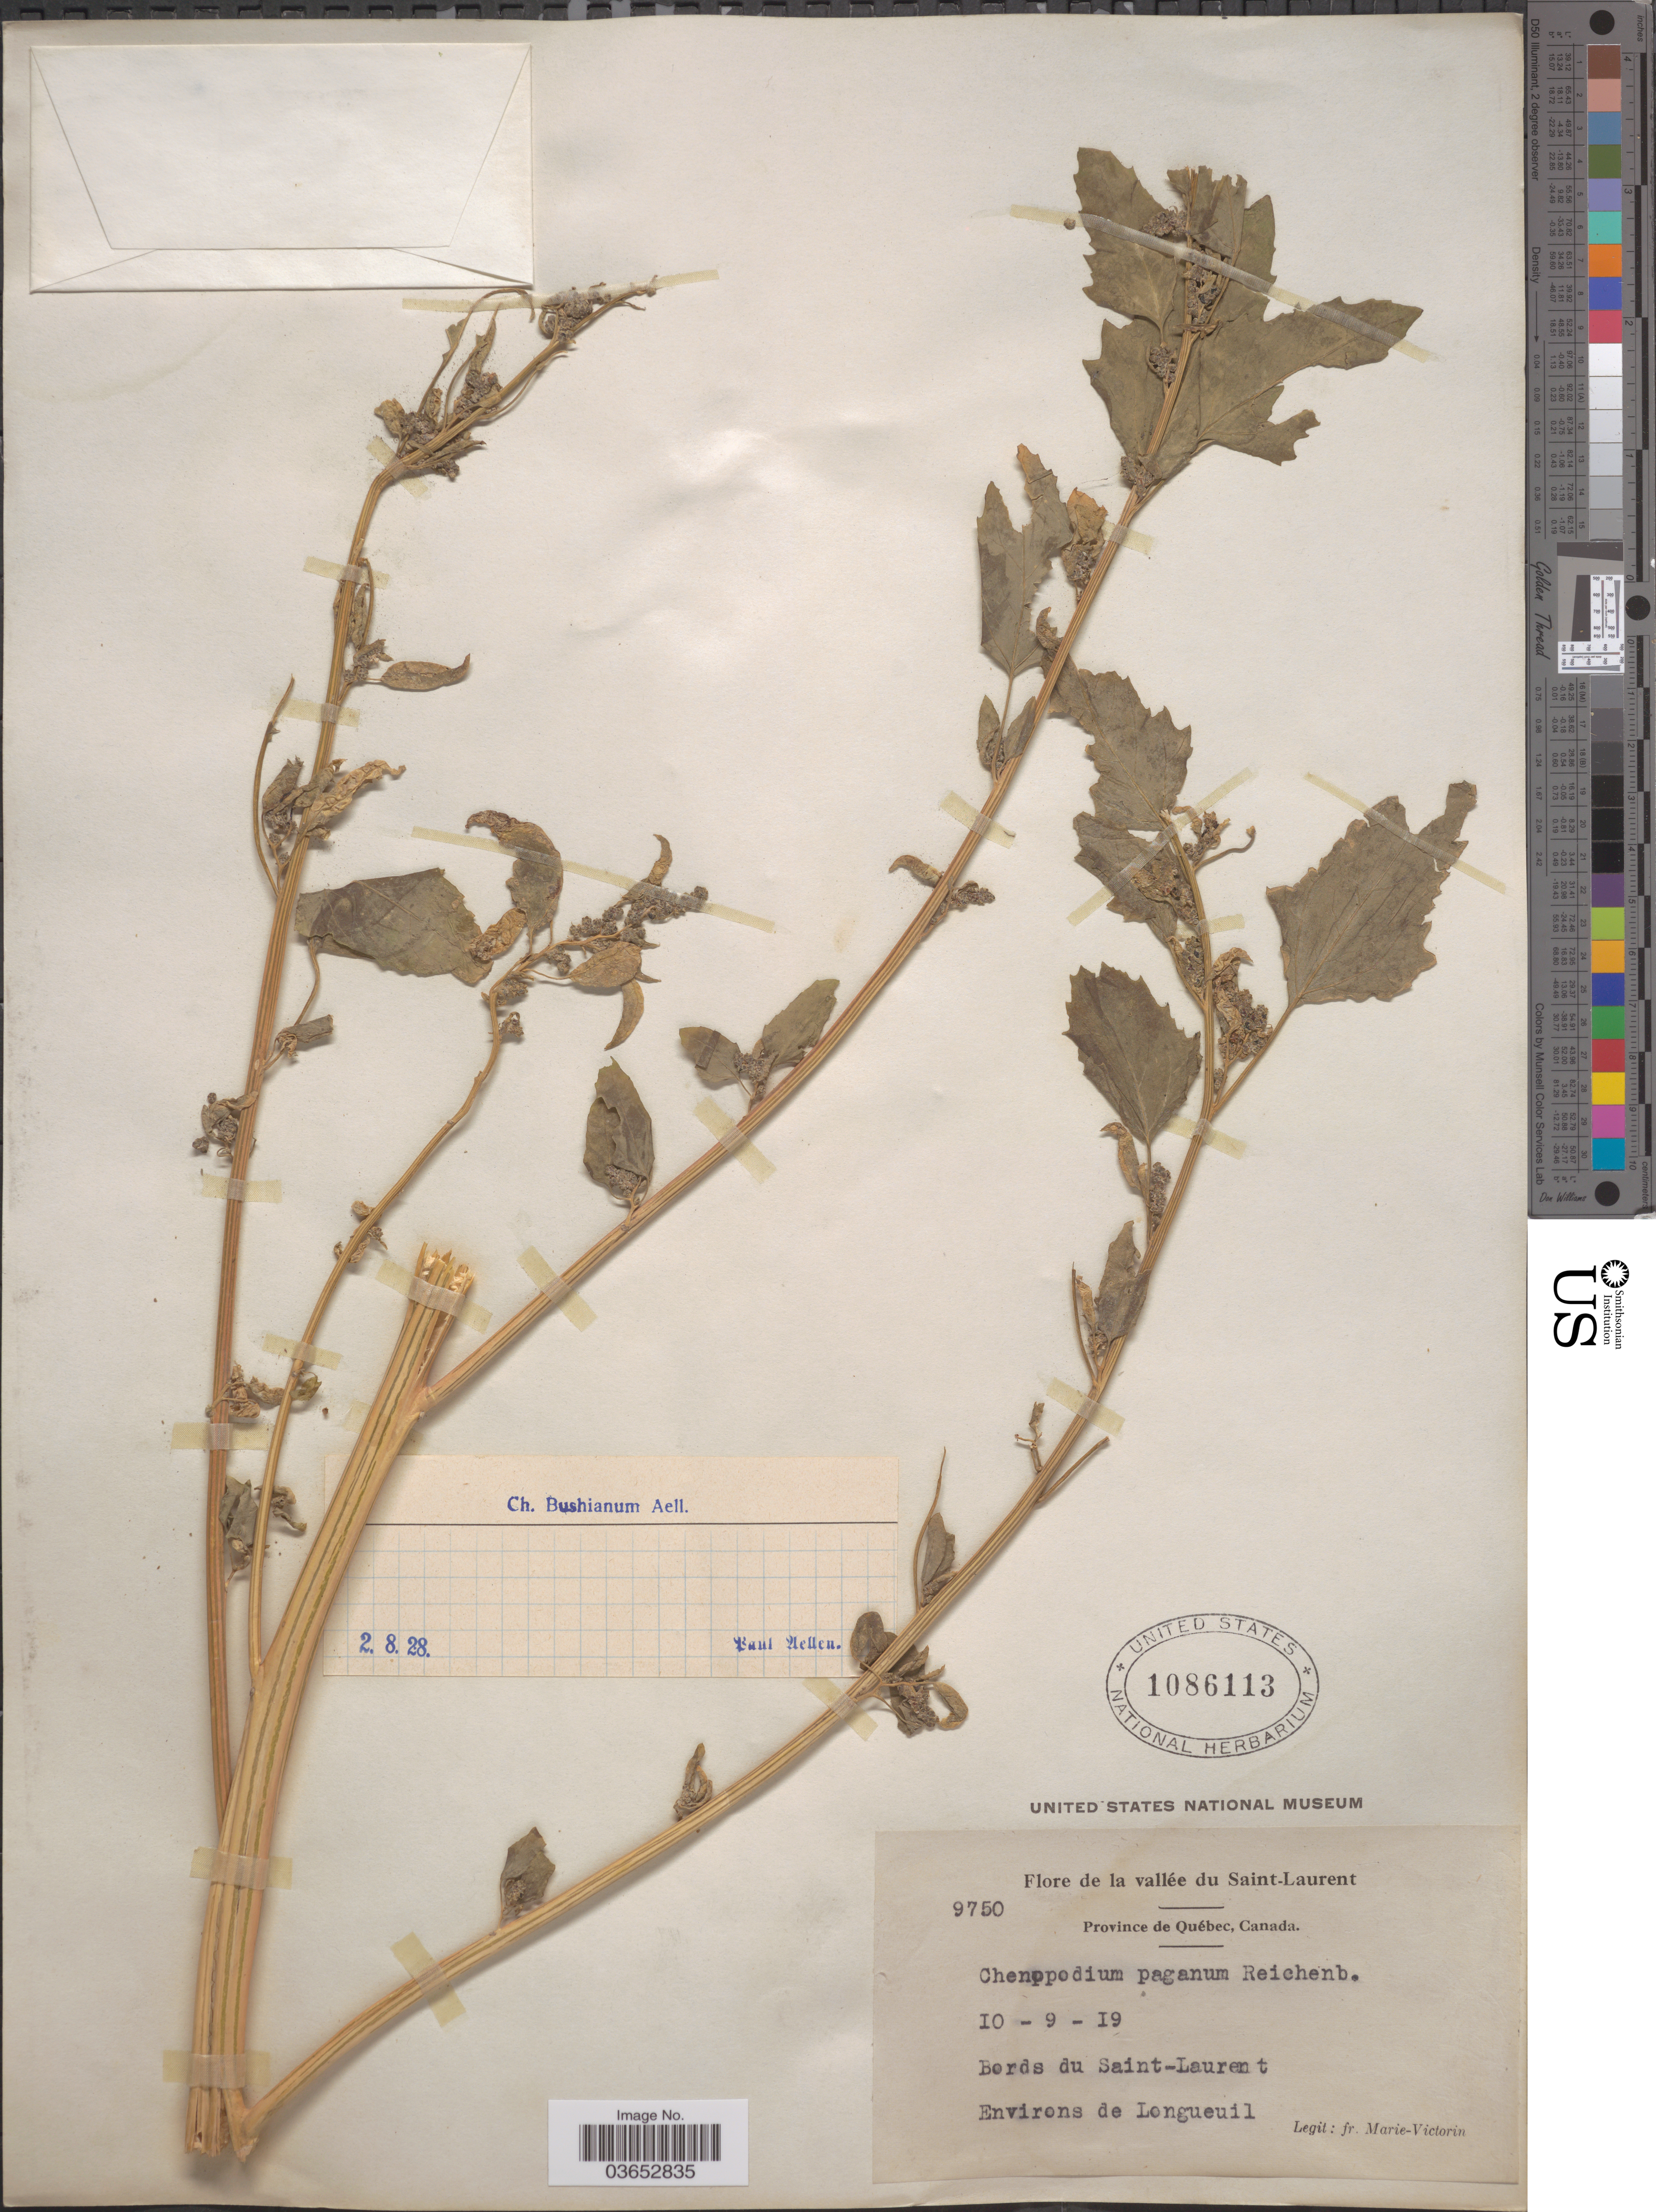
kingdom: Plantae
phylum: Tracheophyta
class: Magnoliopsida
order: Caryophyllales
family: Amaranthaceae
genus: Chenopodium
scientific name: Chenopodium bushianum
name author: Aellen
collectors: F. Marie-Victorin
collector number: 9750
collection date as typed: Transcribed d/m/y: 10/9/19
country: Canada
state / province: Quebec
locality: La vallée du Saint-Laurent. Bords du Saint-Laurent. Environs de Longueuil.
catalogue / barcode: US 1086113